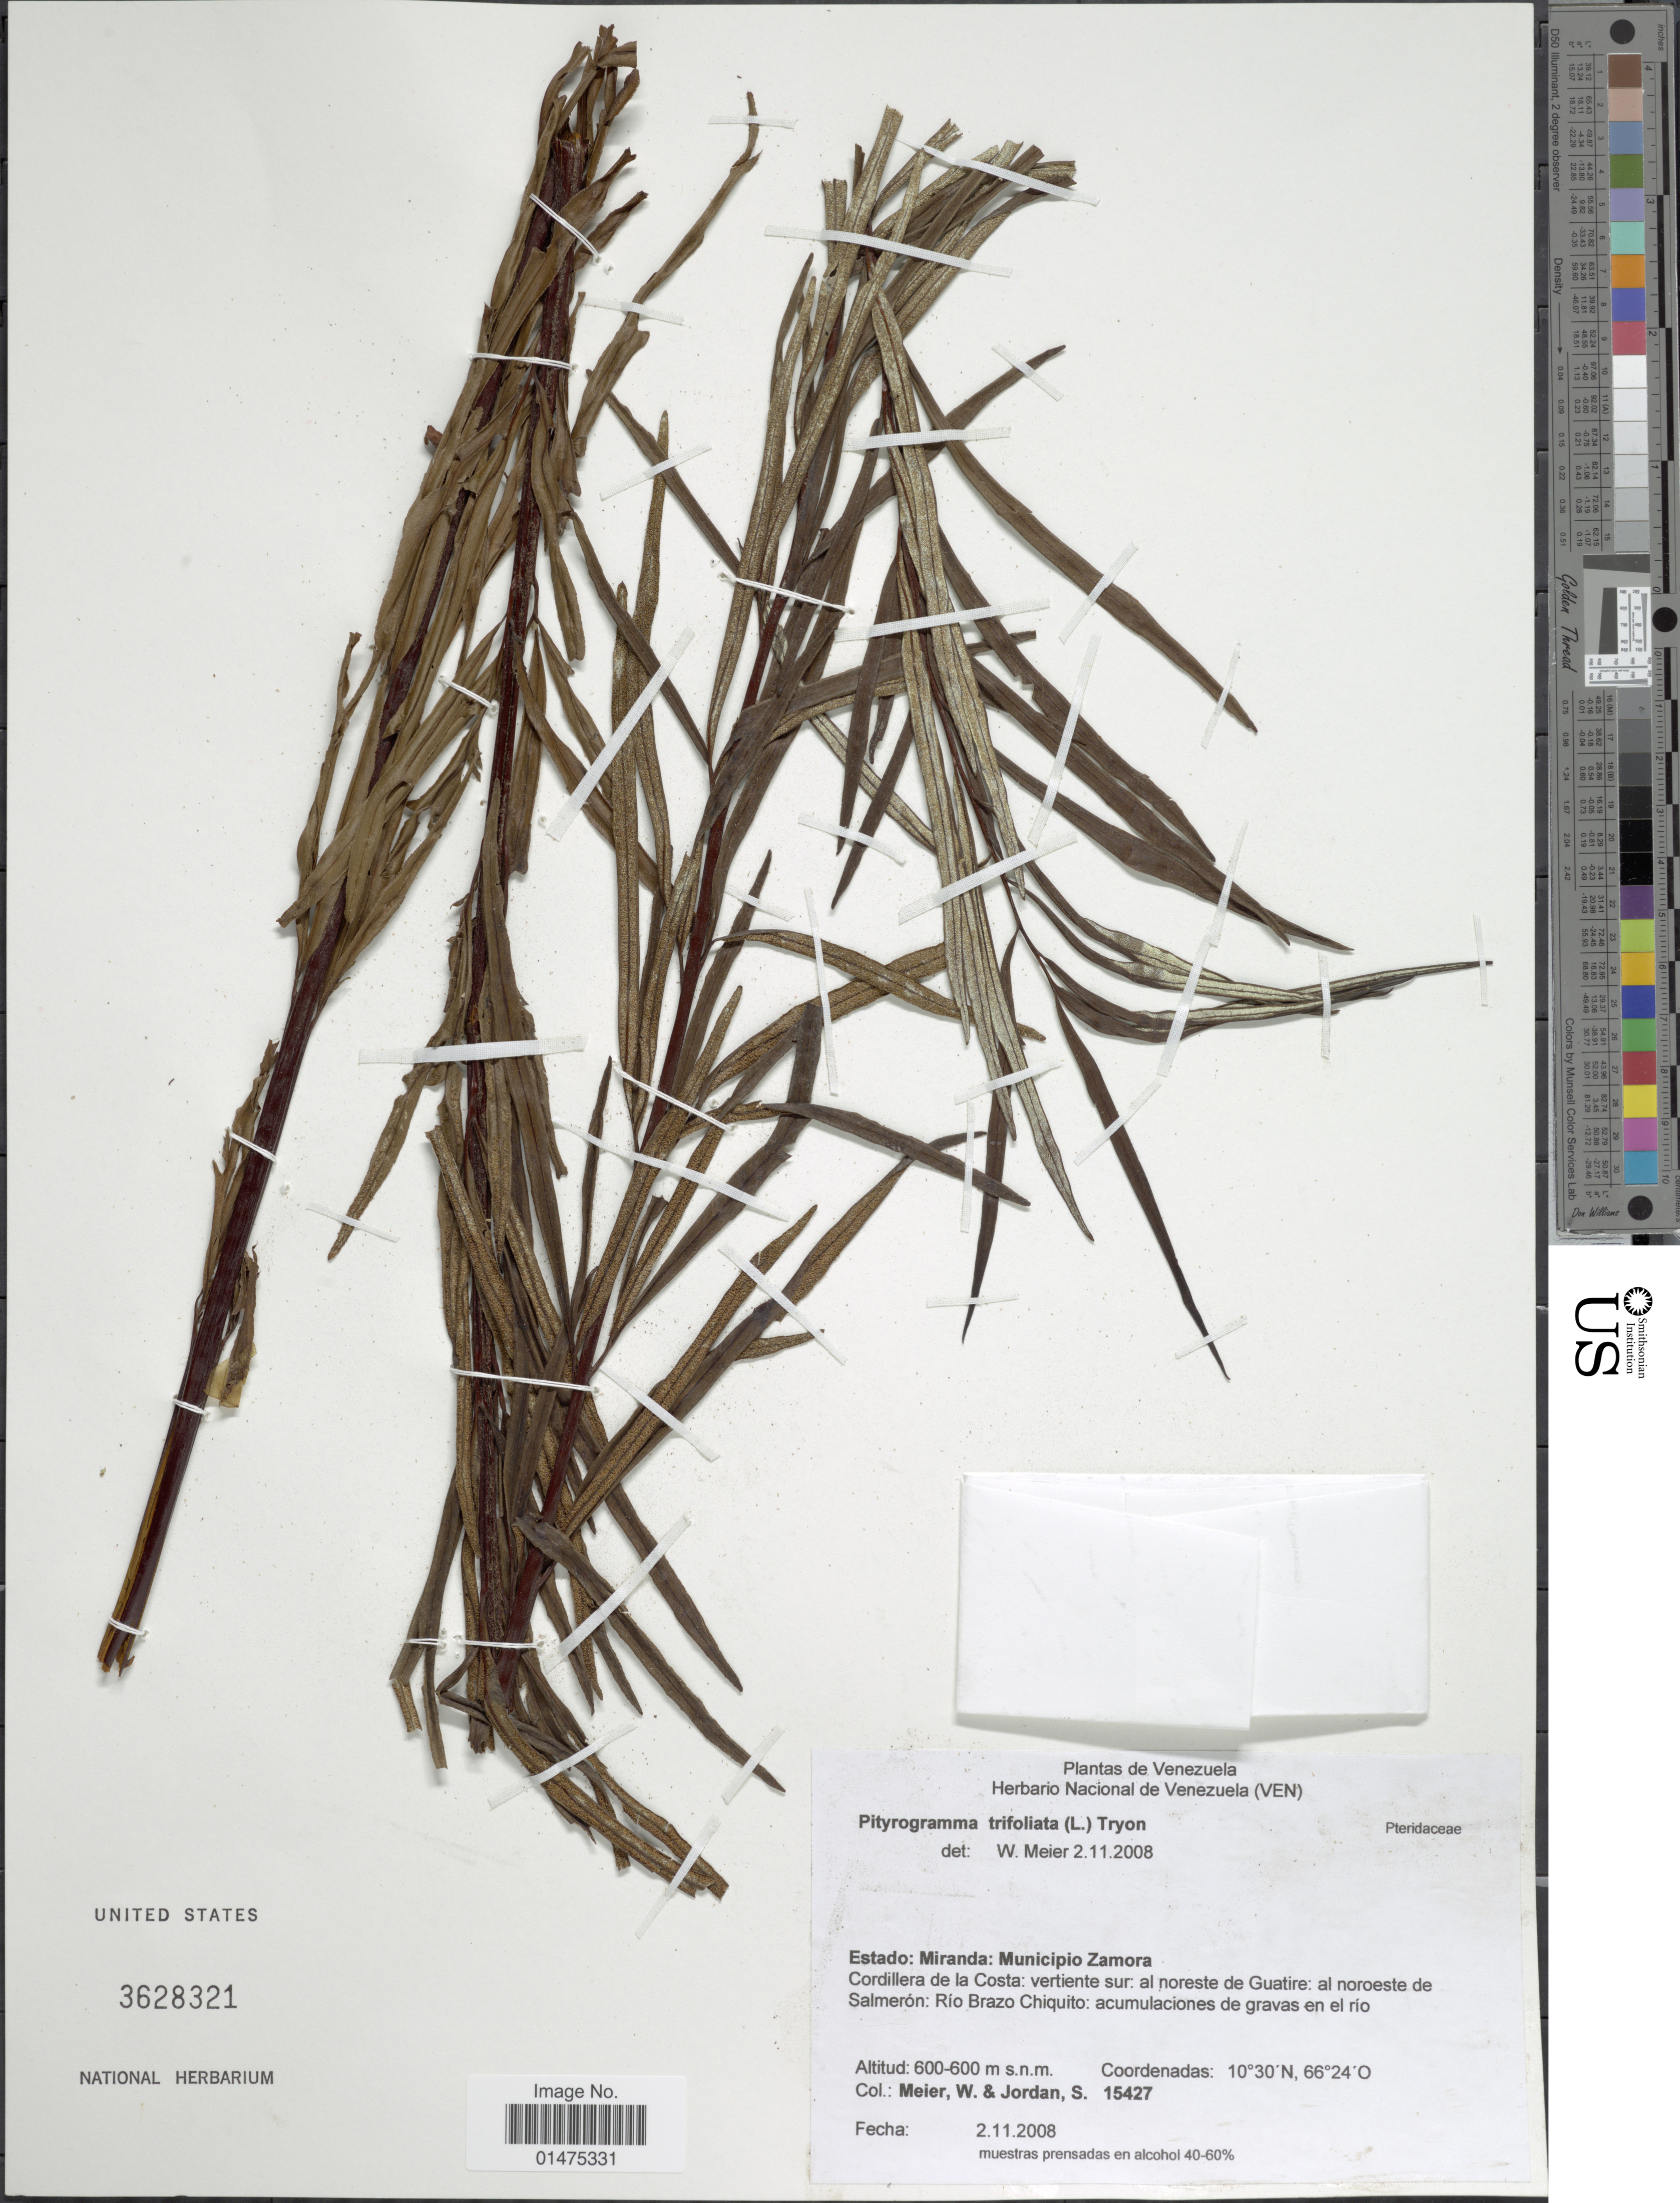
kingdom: Plantae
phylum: Tracheophyta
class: Polypodiopsida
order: Polypodiales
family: Pteridaceae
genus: Pityrogramma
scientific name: Pityrogramma trifoliata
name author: (L.) R.M. Tryon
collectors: W. Meier & S. Jordan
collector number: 15427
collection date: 2008-11-02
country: Venezuela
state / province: Miranda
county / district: Zamora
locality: Cordillera de la Costa, vertiente sur, al noreste de Guatire, al noroeste de Salmeron, Rio Brazo Chiquito, acumulaciones de gravas en el rio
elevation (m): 600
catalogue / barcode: US 3628321